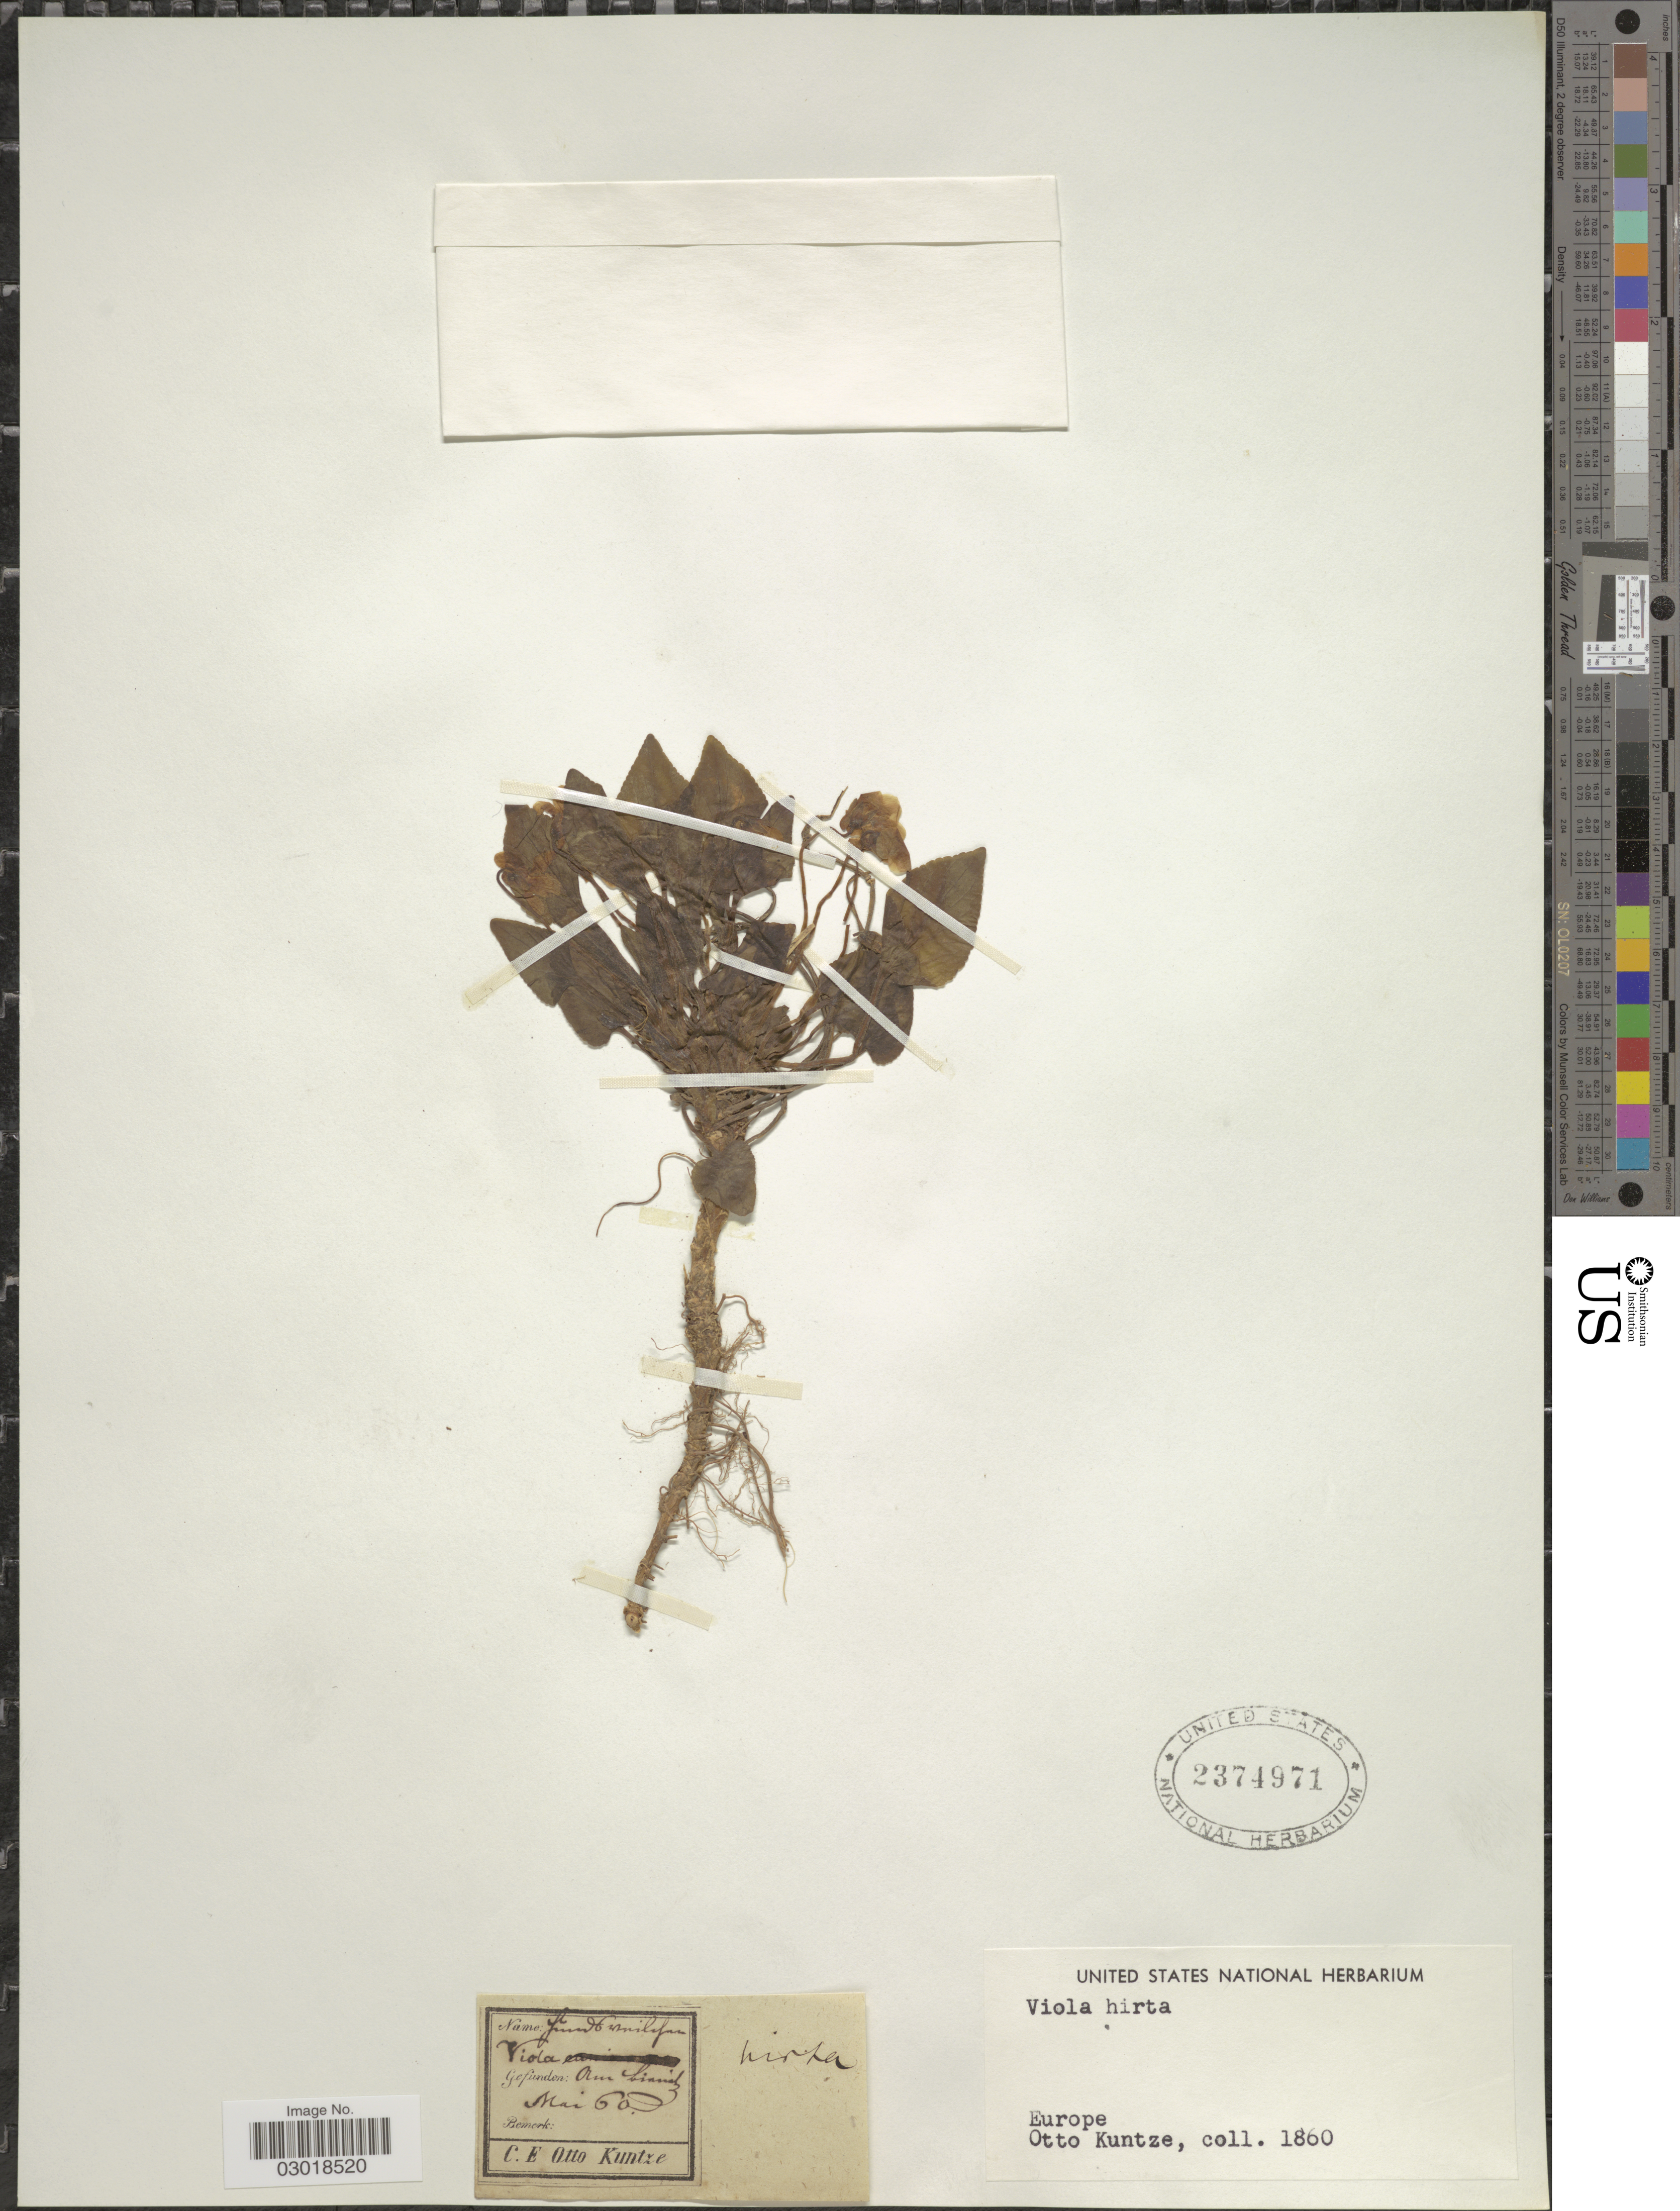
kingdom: Plantae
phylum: Tracheophyta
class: Magnoliopsida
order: Malpighiales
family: Violaceae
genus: Viola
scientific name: Viola hirta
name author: L.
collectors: C.E.O. Kuntze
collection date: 1860-05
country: Germany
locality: Europe. Am Linnitz. [interpreted]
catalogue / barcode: US 2374971